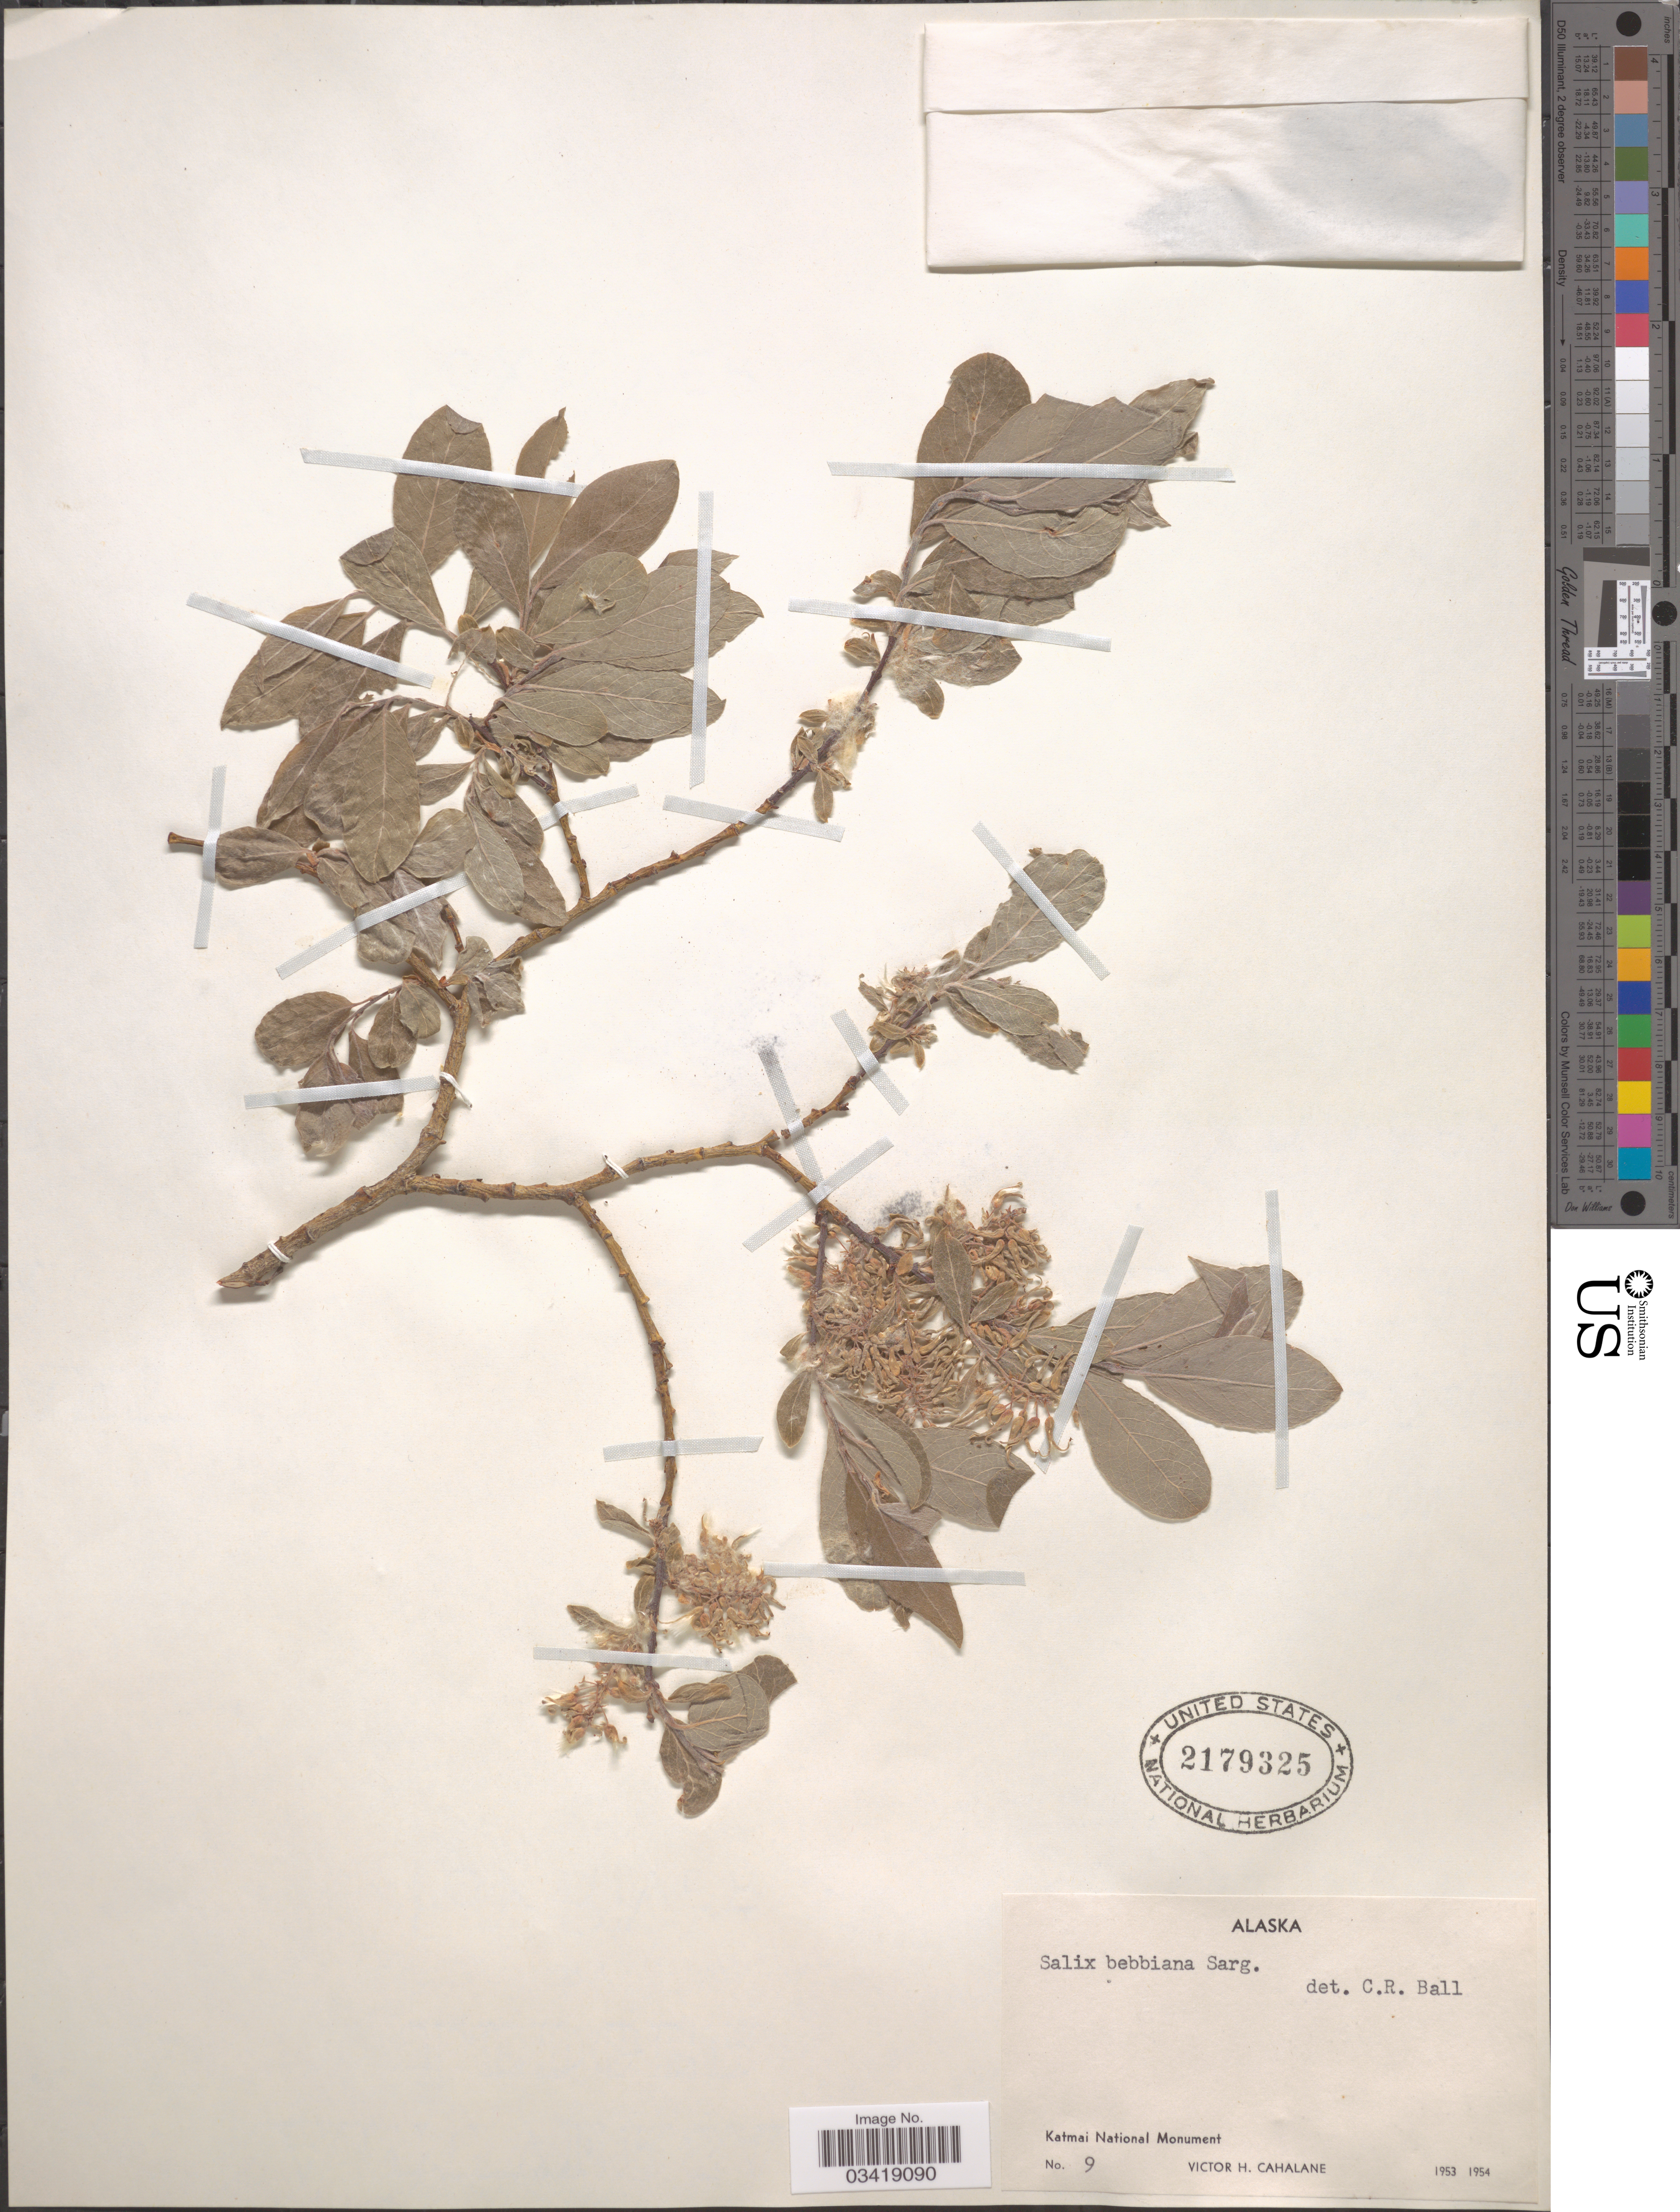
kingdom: Plantae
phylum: Tracheophyta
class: Magnoliopsida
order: Malpighiales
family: Salicaceae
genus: Salix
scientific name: Salix bebbiana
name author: Sarg.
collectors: V. Cahalane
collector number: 9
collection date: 1953/1954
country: United States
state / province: Alaska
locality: Katmai National Monument.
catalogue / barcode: US 2179325